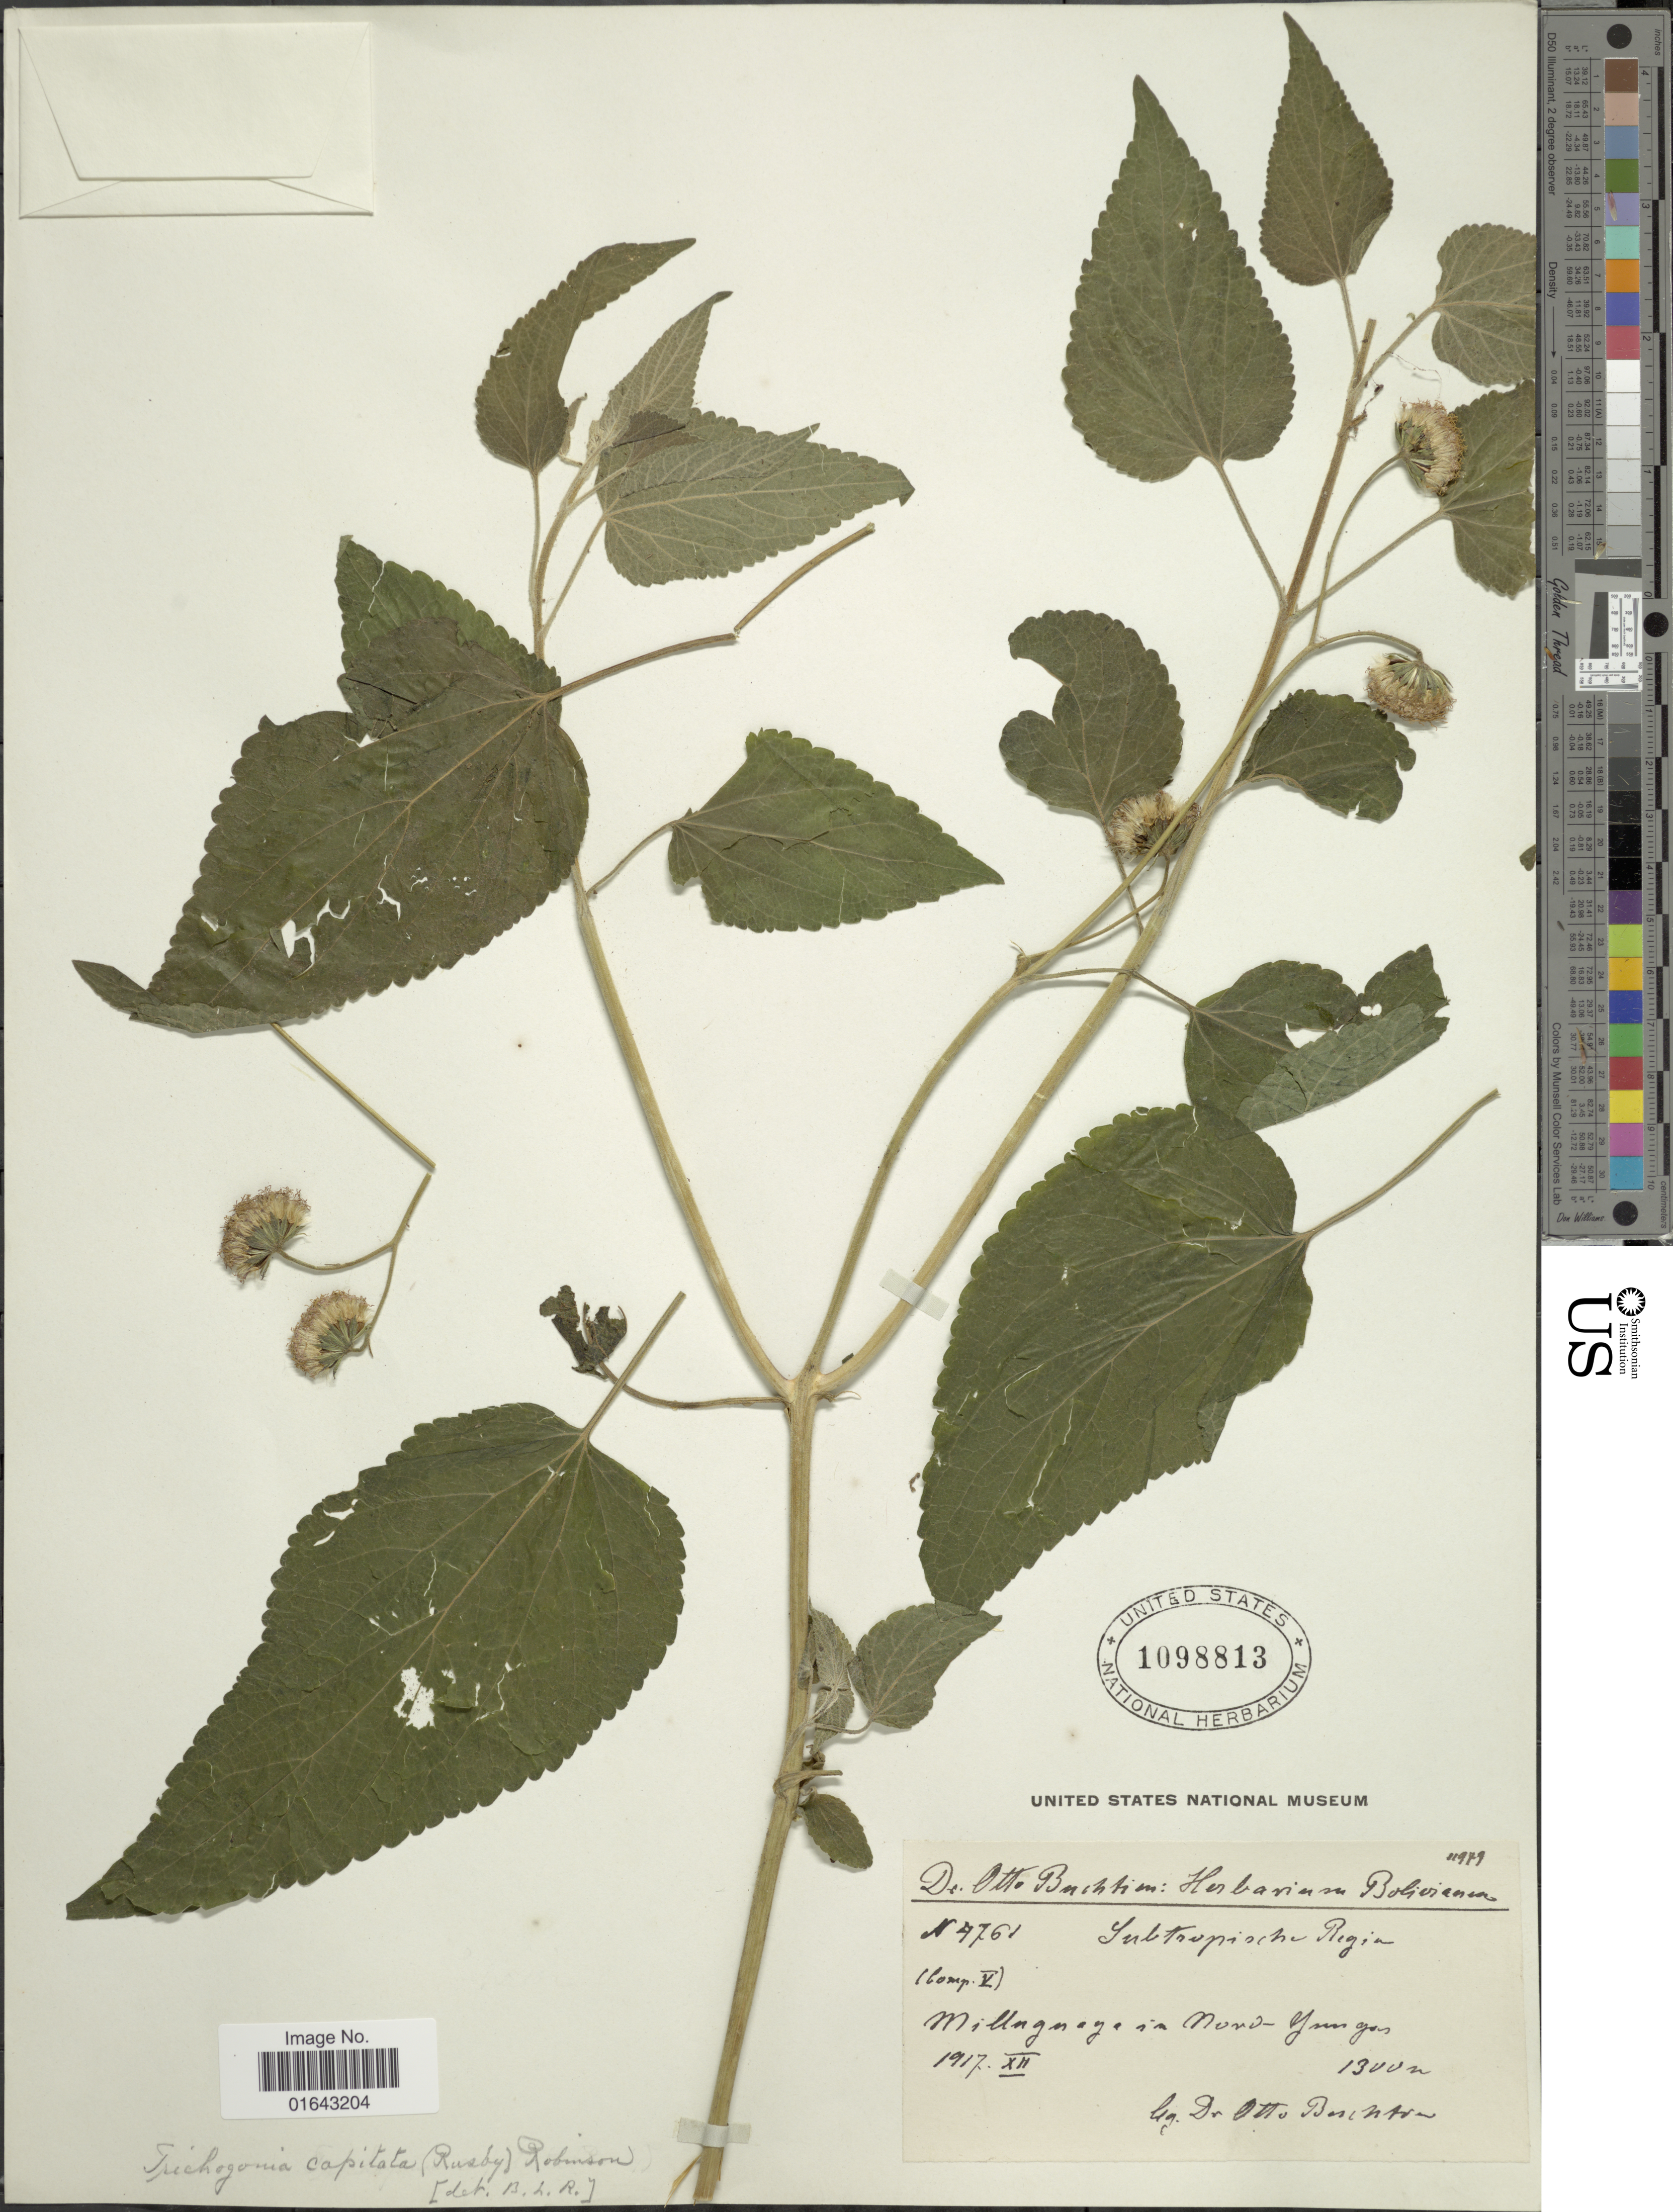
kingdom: Plantae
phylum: Tracheophyta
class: Magnoliopsida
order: Asterales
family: Asteraceae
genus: Trichogonia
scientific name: Trichogonia capitata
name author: (Rusby) B.L. Rob.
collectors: O. Buchtien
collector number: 4761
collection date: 1917-12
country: Bolivia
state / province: La Paz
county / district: Nor Yungas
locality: Subtropical Region. Milluguaya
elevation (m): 1300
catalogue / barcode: US 1098813